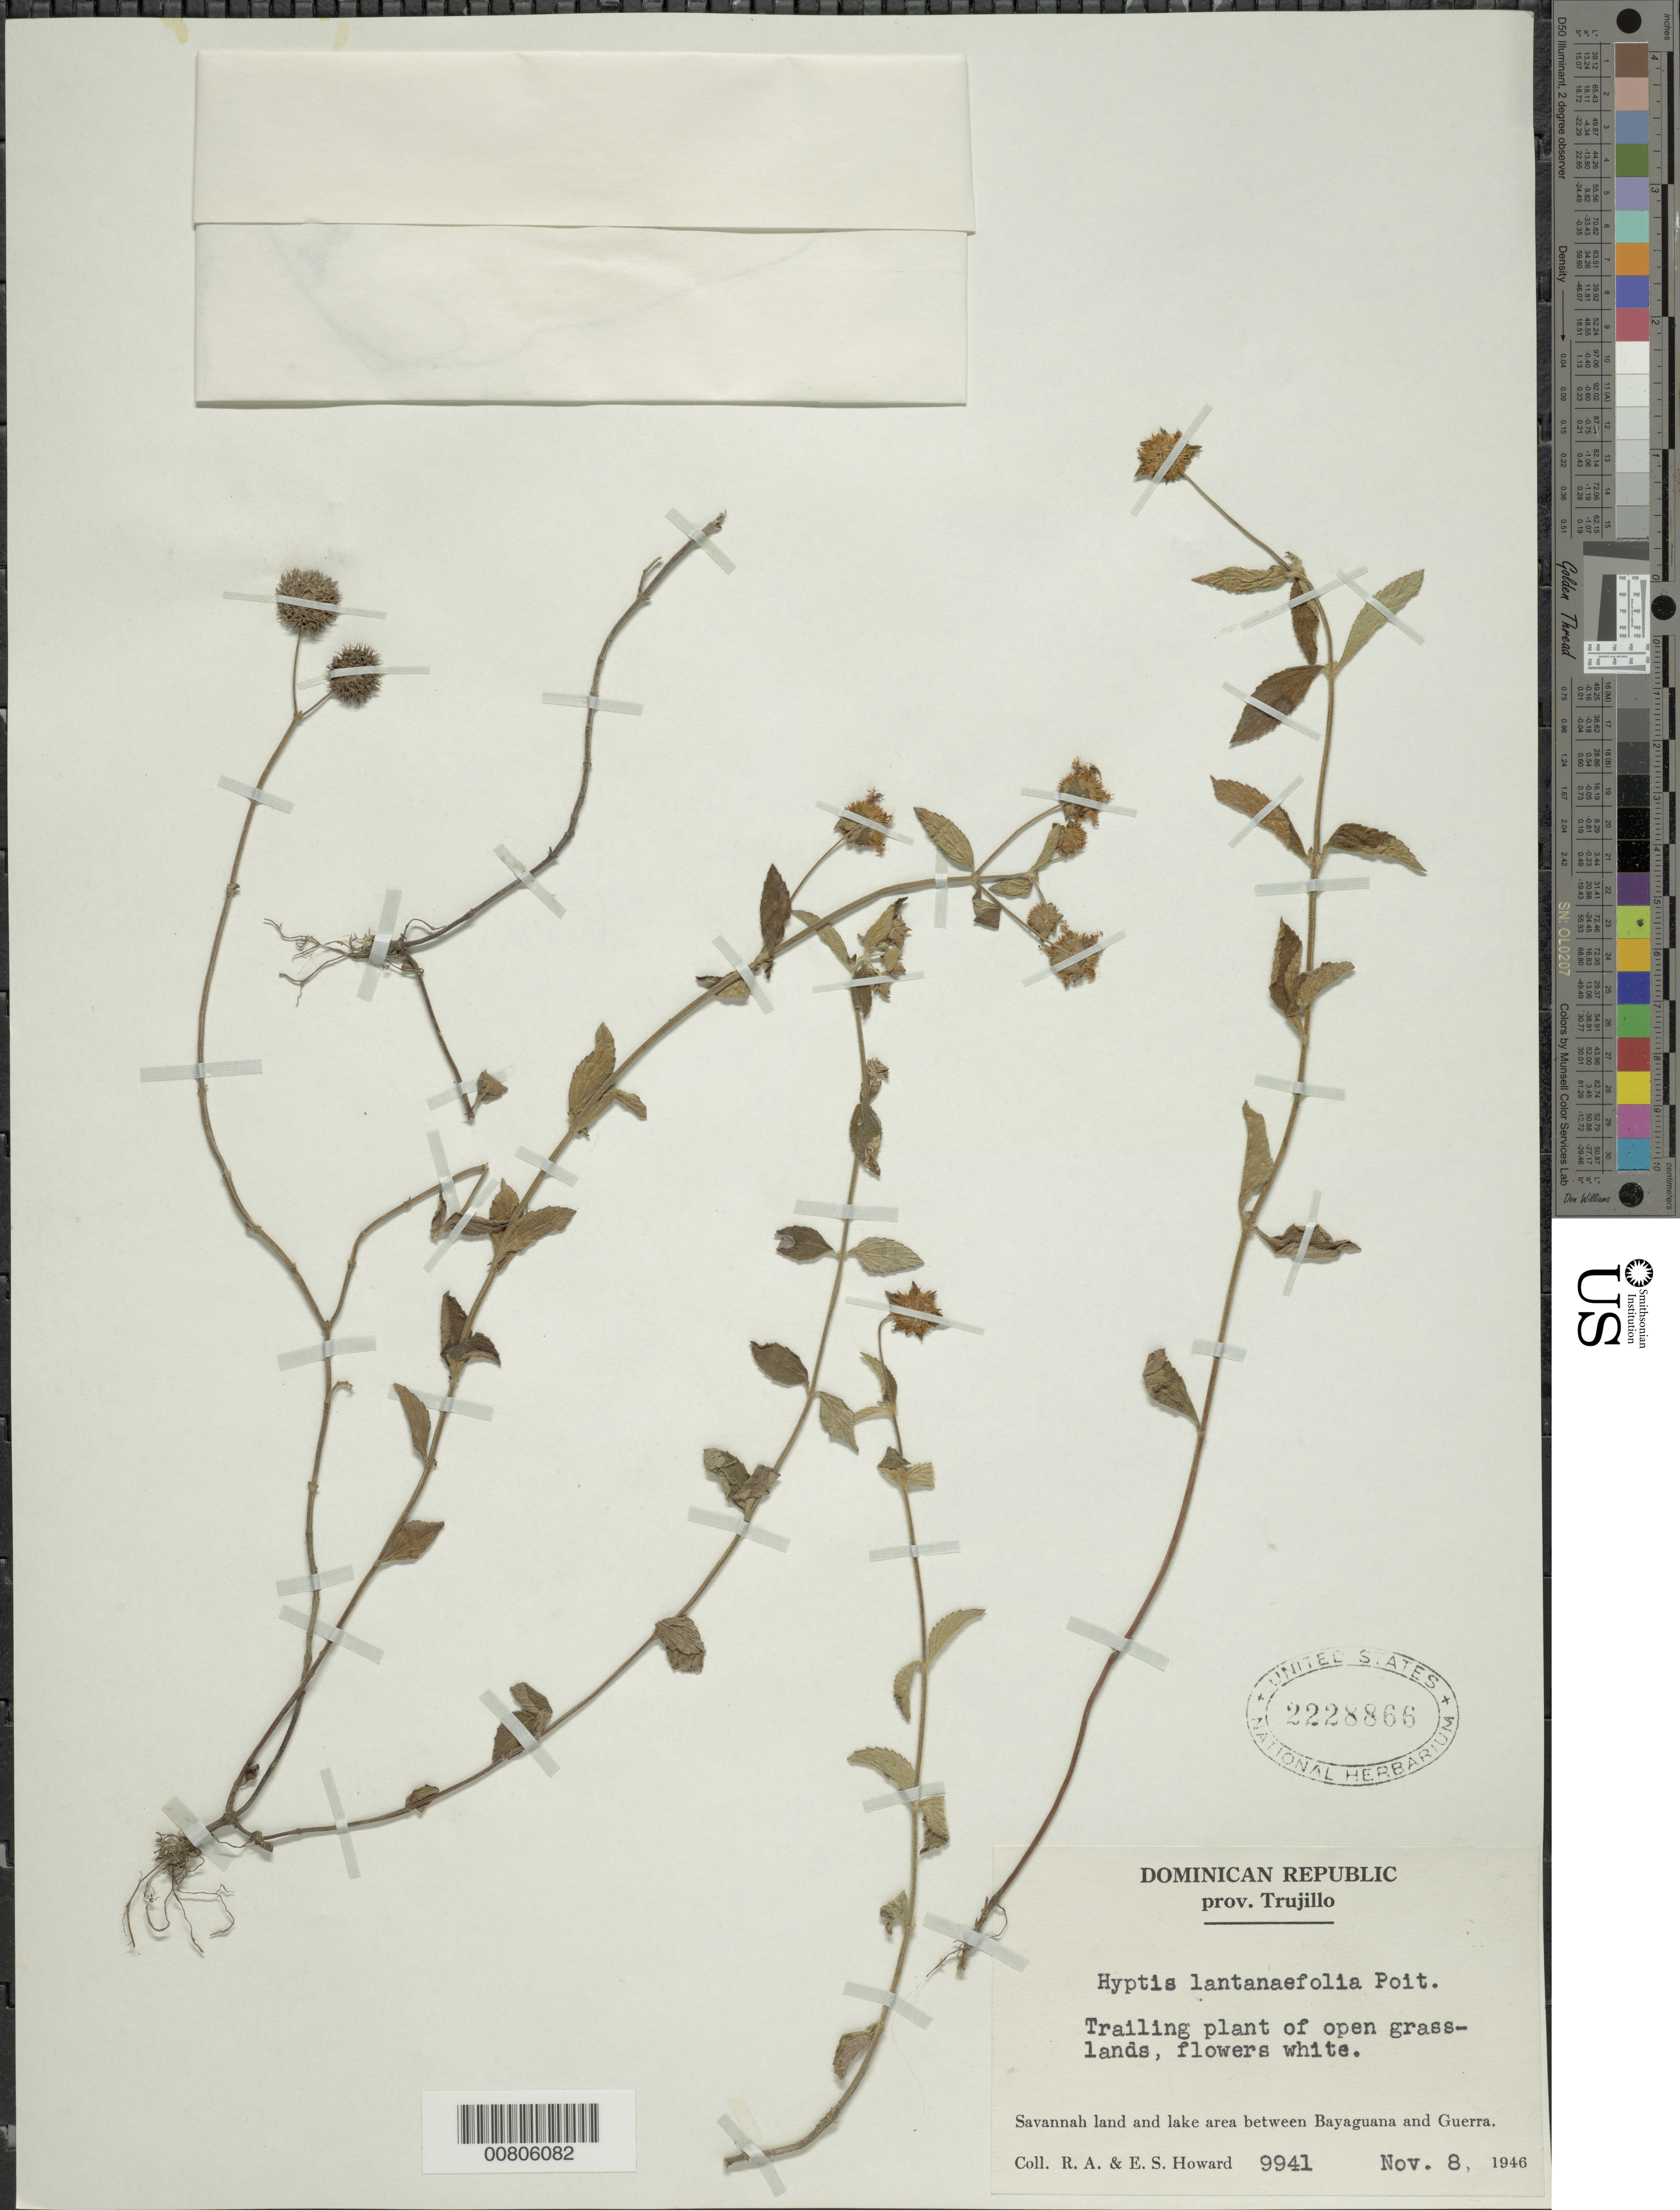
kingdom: Plantae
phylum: Tracheophyta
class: Magnoliopsida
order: Lamiales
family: Lamiaceae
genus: Hyptis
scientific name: Hyptis lantanifolia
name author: Poit.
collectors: R. A. Howard & E. S. Howard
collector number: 9941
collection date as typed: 08 Nov 1946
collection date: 1946-11-08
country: Dominican Republic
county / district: Trujillo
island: Hispaniola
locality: Savannah land and lake area between Bayaguana and Guerra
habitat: Open grasslands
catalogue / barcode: US 2228866